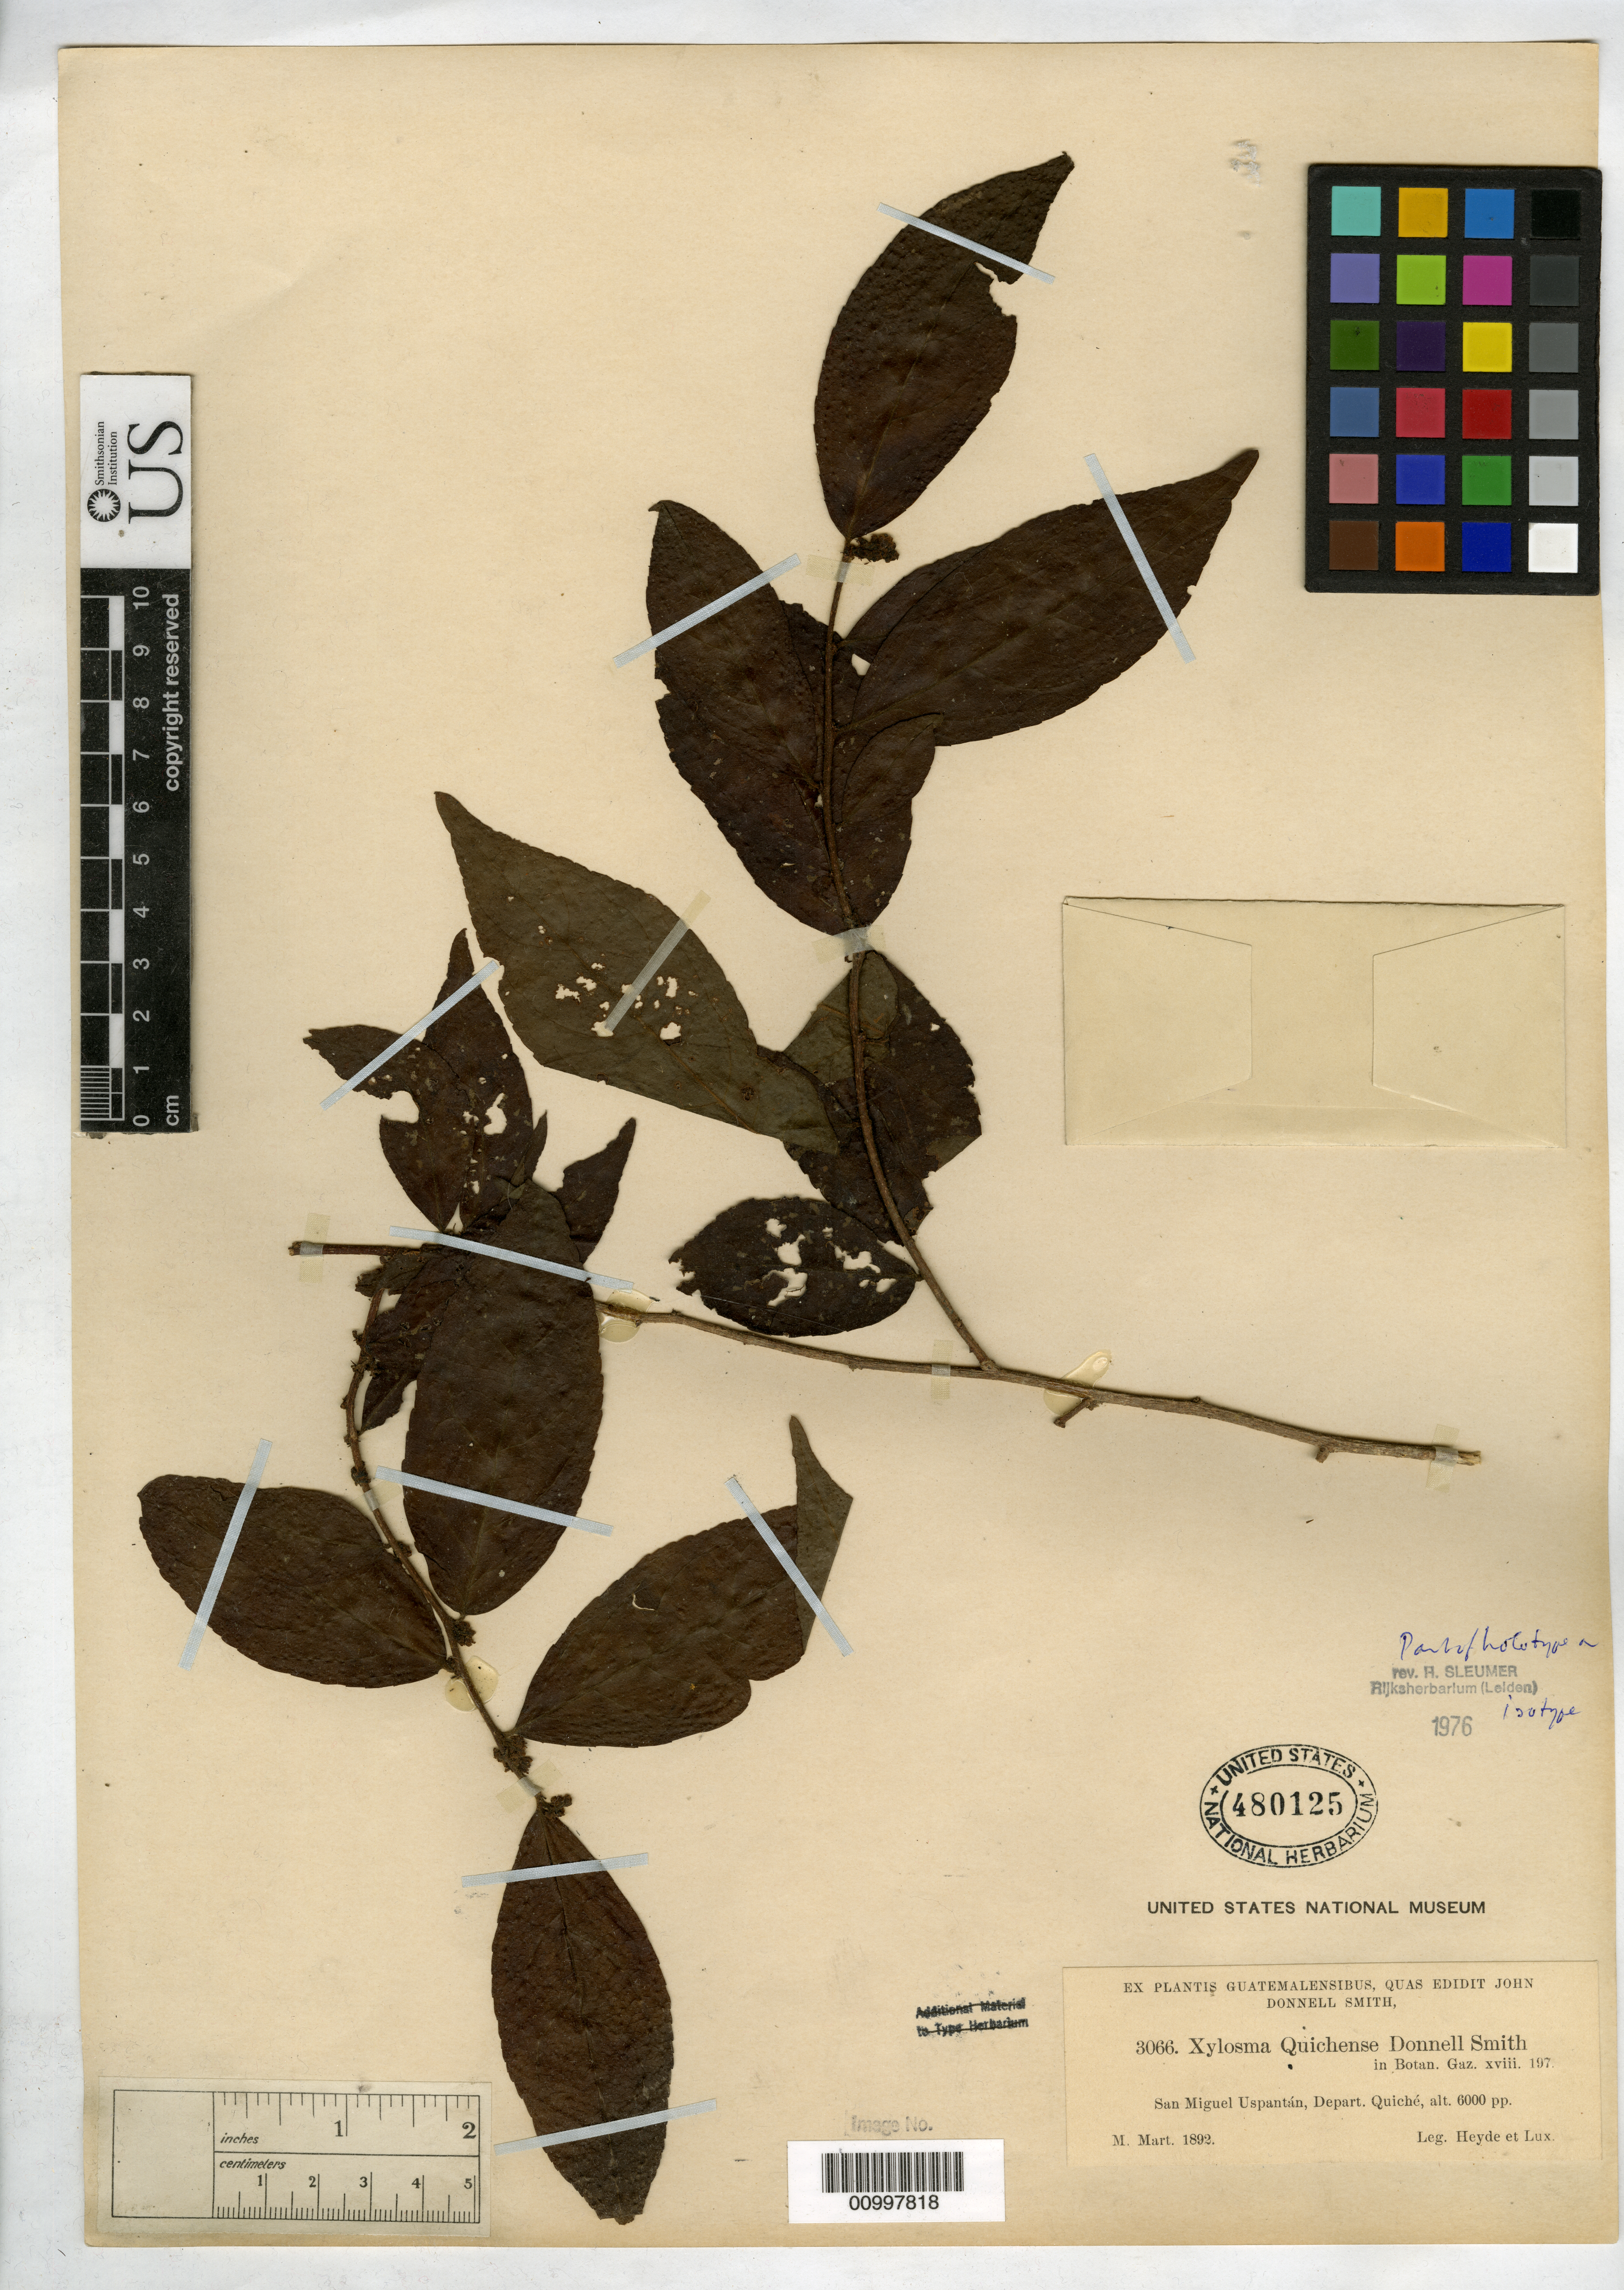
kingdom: Plantae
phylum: Tracheophyta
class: Magnoliopsida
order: Malpighiales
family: Salicaceae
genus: Xylosma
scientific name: Xylosma quichensis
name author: Donn. Sm.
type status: Isotype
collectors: E. T. Heyde & E. Lux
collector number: J.D.S. 3066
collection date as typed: Mar 1892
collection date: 1892-03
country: Guatemala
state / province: El Quiché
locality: San Miguel Uspantán.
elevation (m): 1829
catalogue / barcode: US 480125